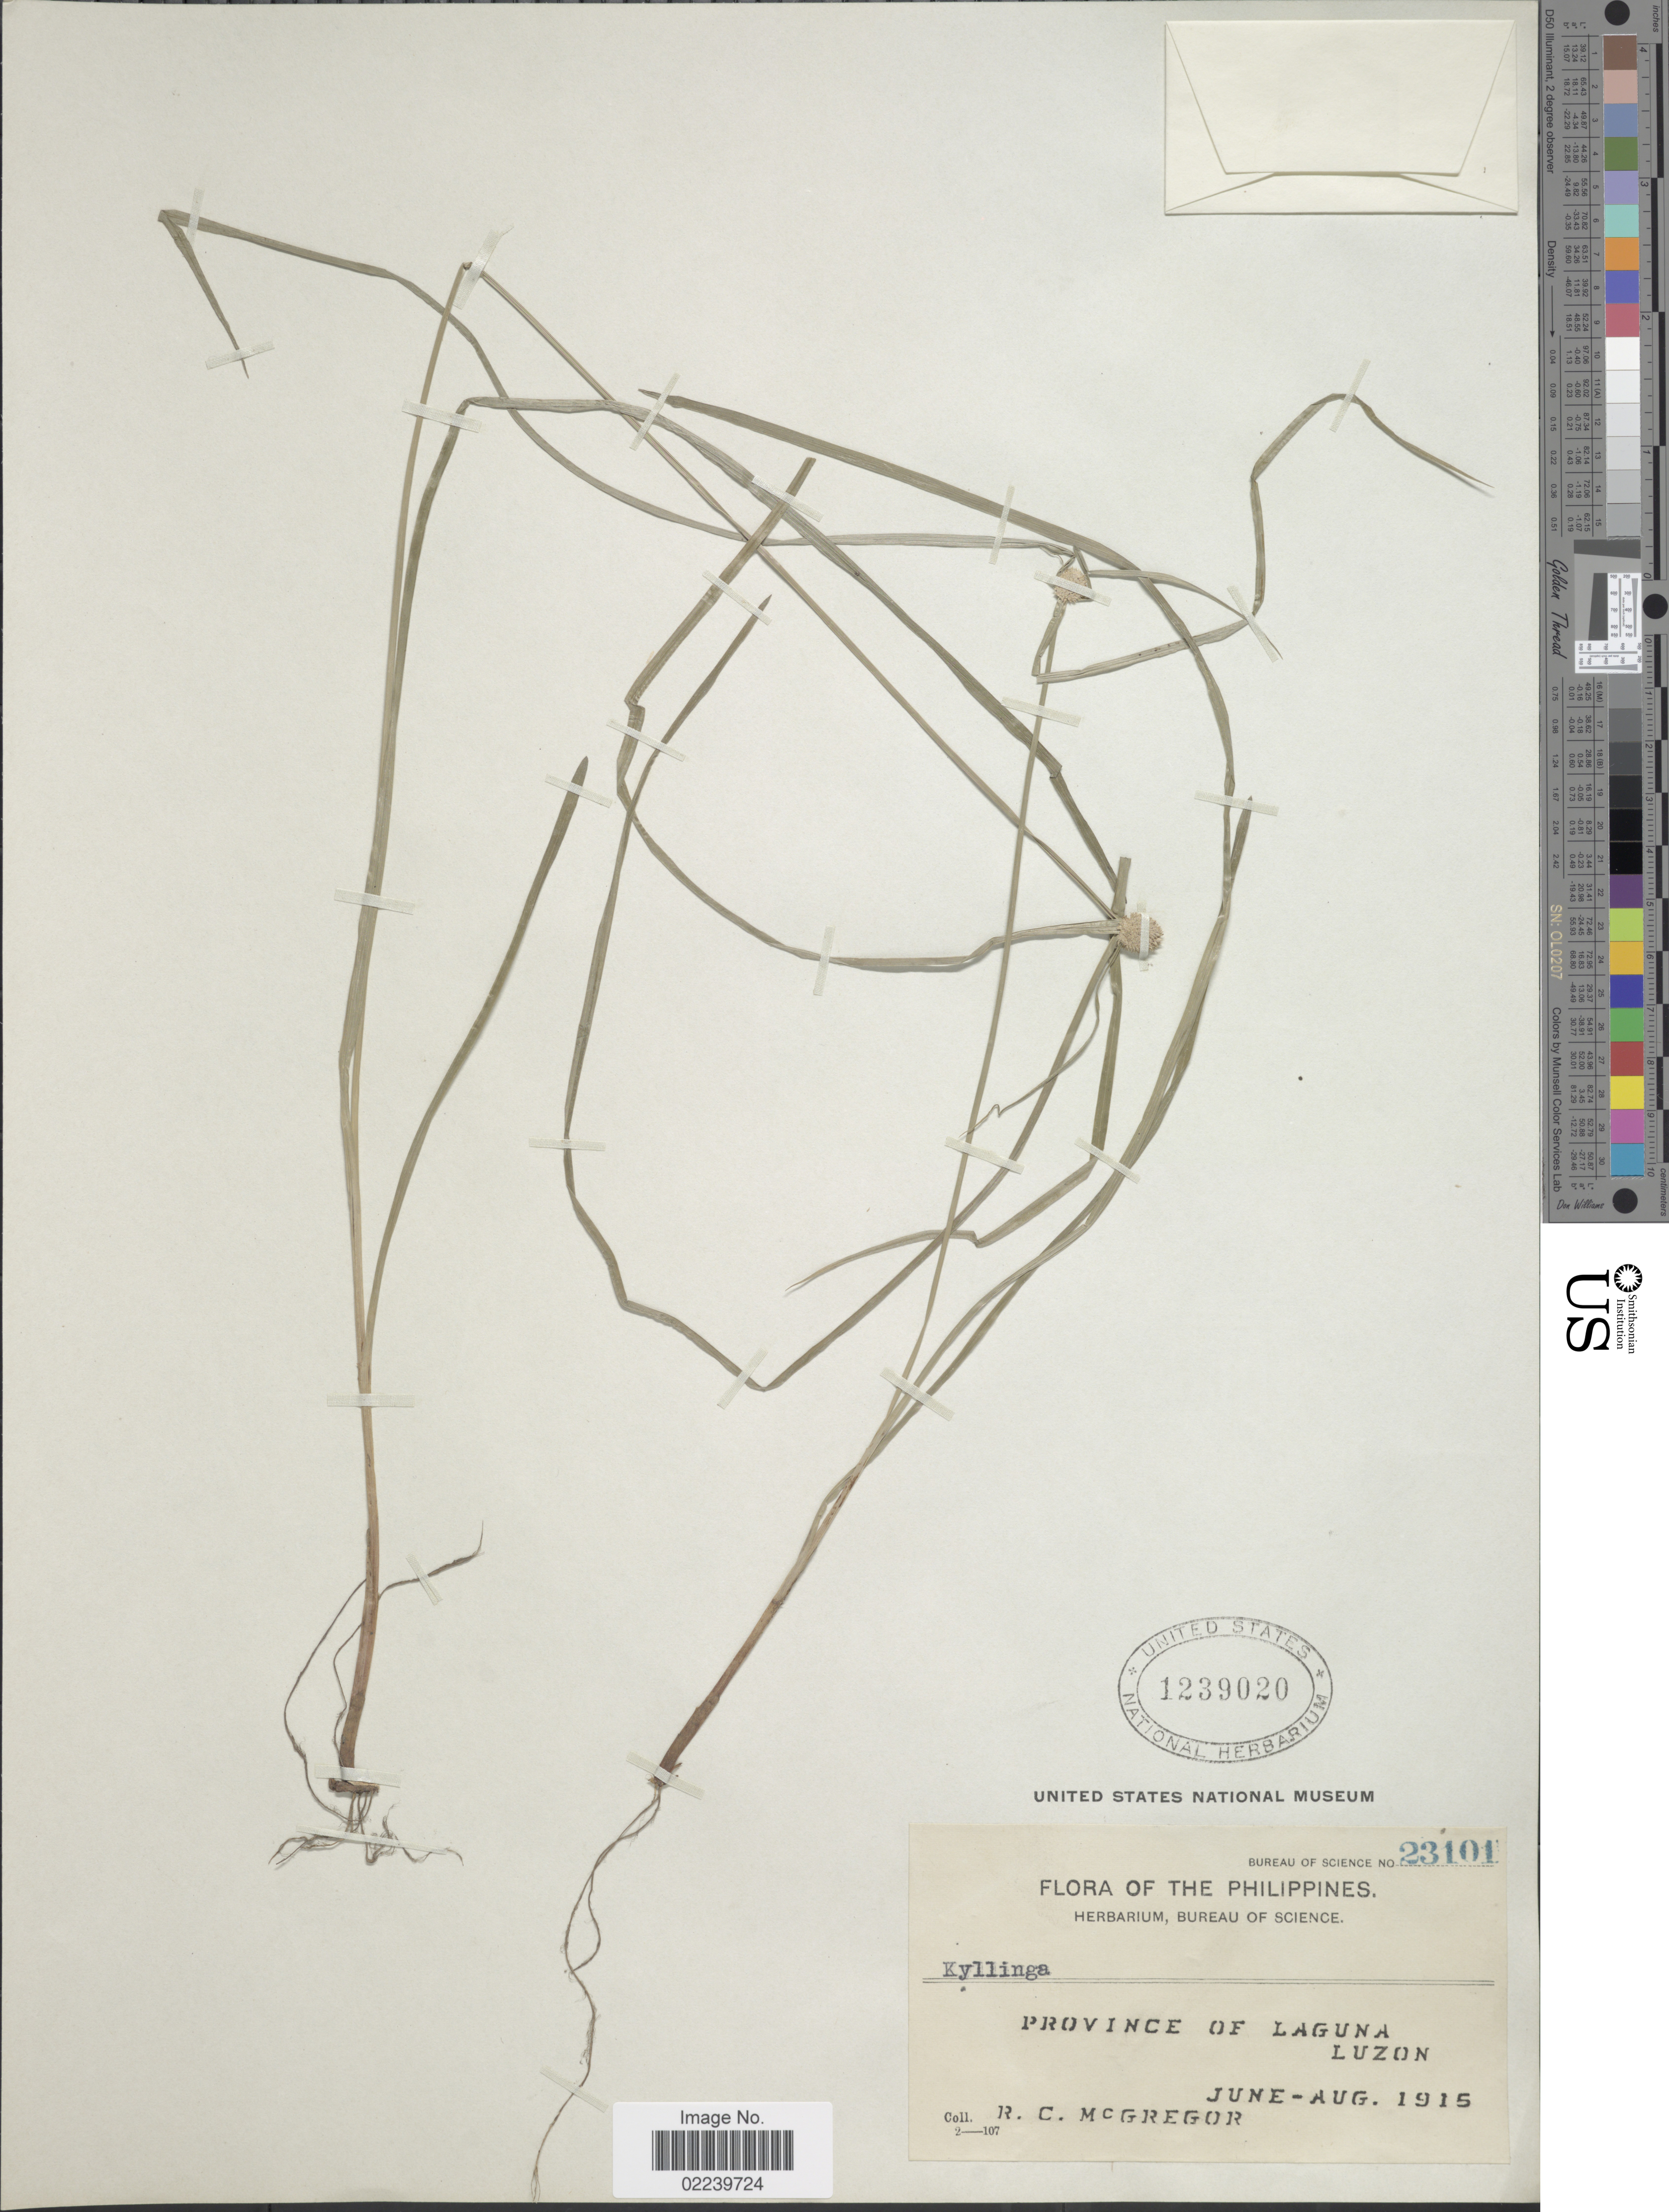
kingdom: Plantae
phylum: Tracheophyta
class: Liliopsida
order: Poales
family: Cyperaceae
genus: Cyperus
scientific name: Cyperus mindorensis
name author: (Steud.) Huygh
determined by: Strong, M. T., (US), Smithsonian Institution - National Museum of Natural History (UNITED STATES)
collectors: R. C. McGregor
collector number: Bureau of Science 23101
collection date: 1915-06/1915-08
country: Philippines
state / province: Calabarzon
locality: Province of Laguna, Luzon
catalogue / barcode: US 1239020